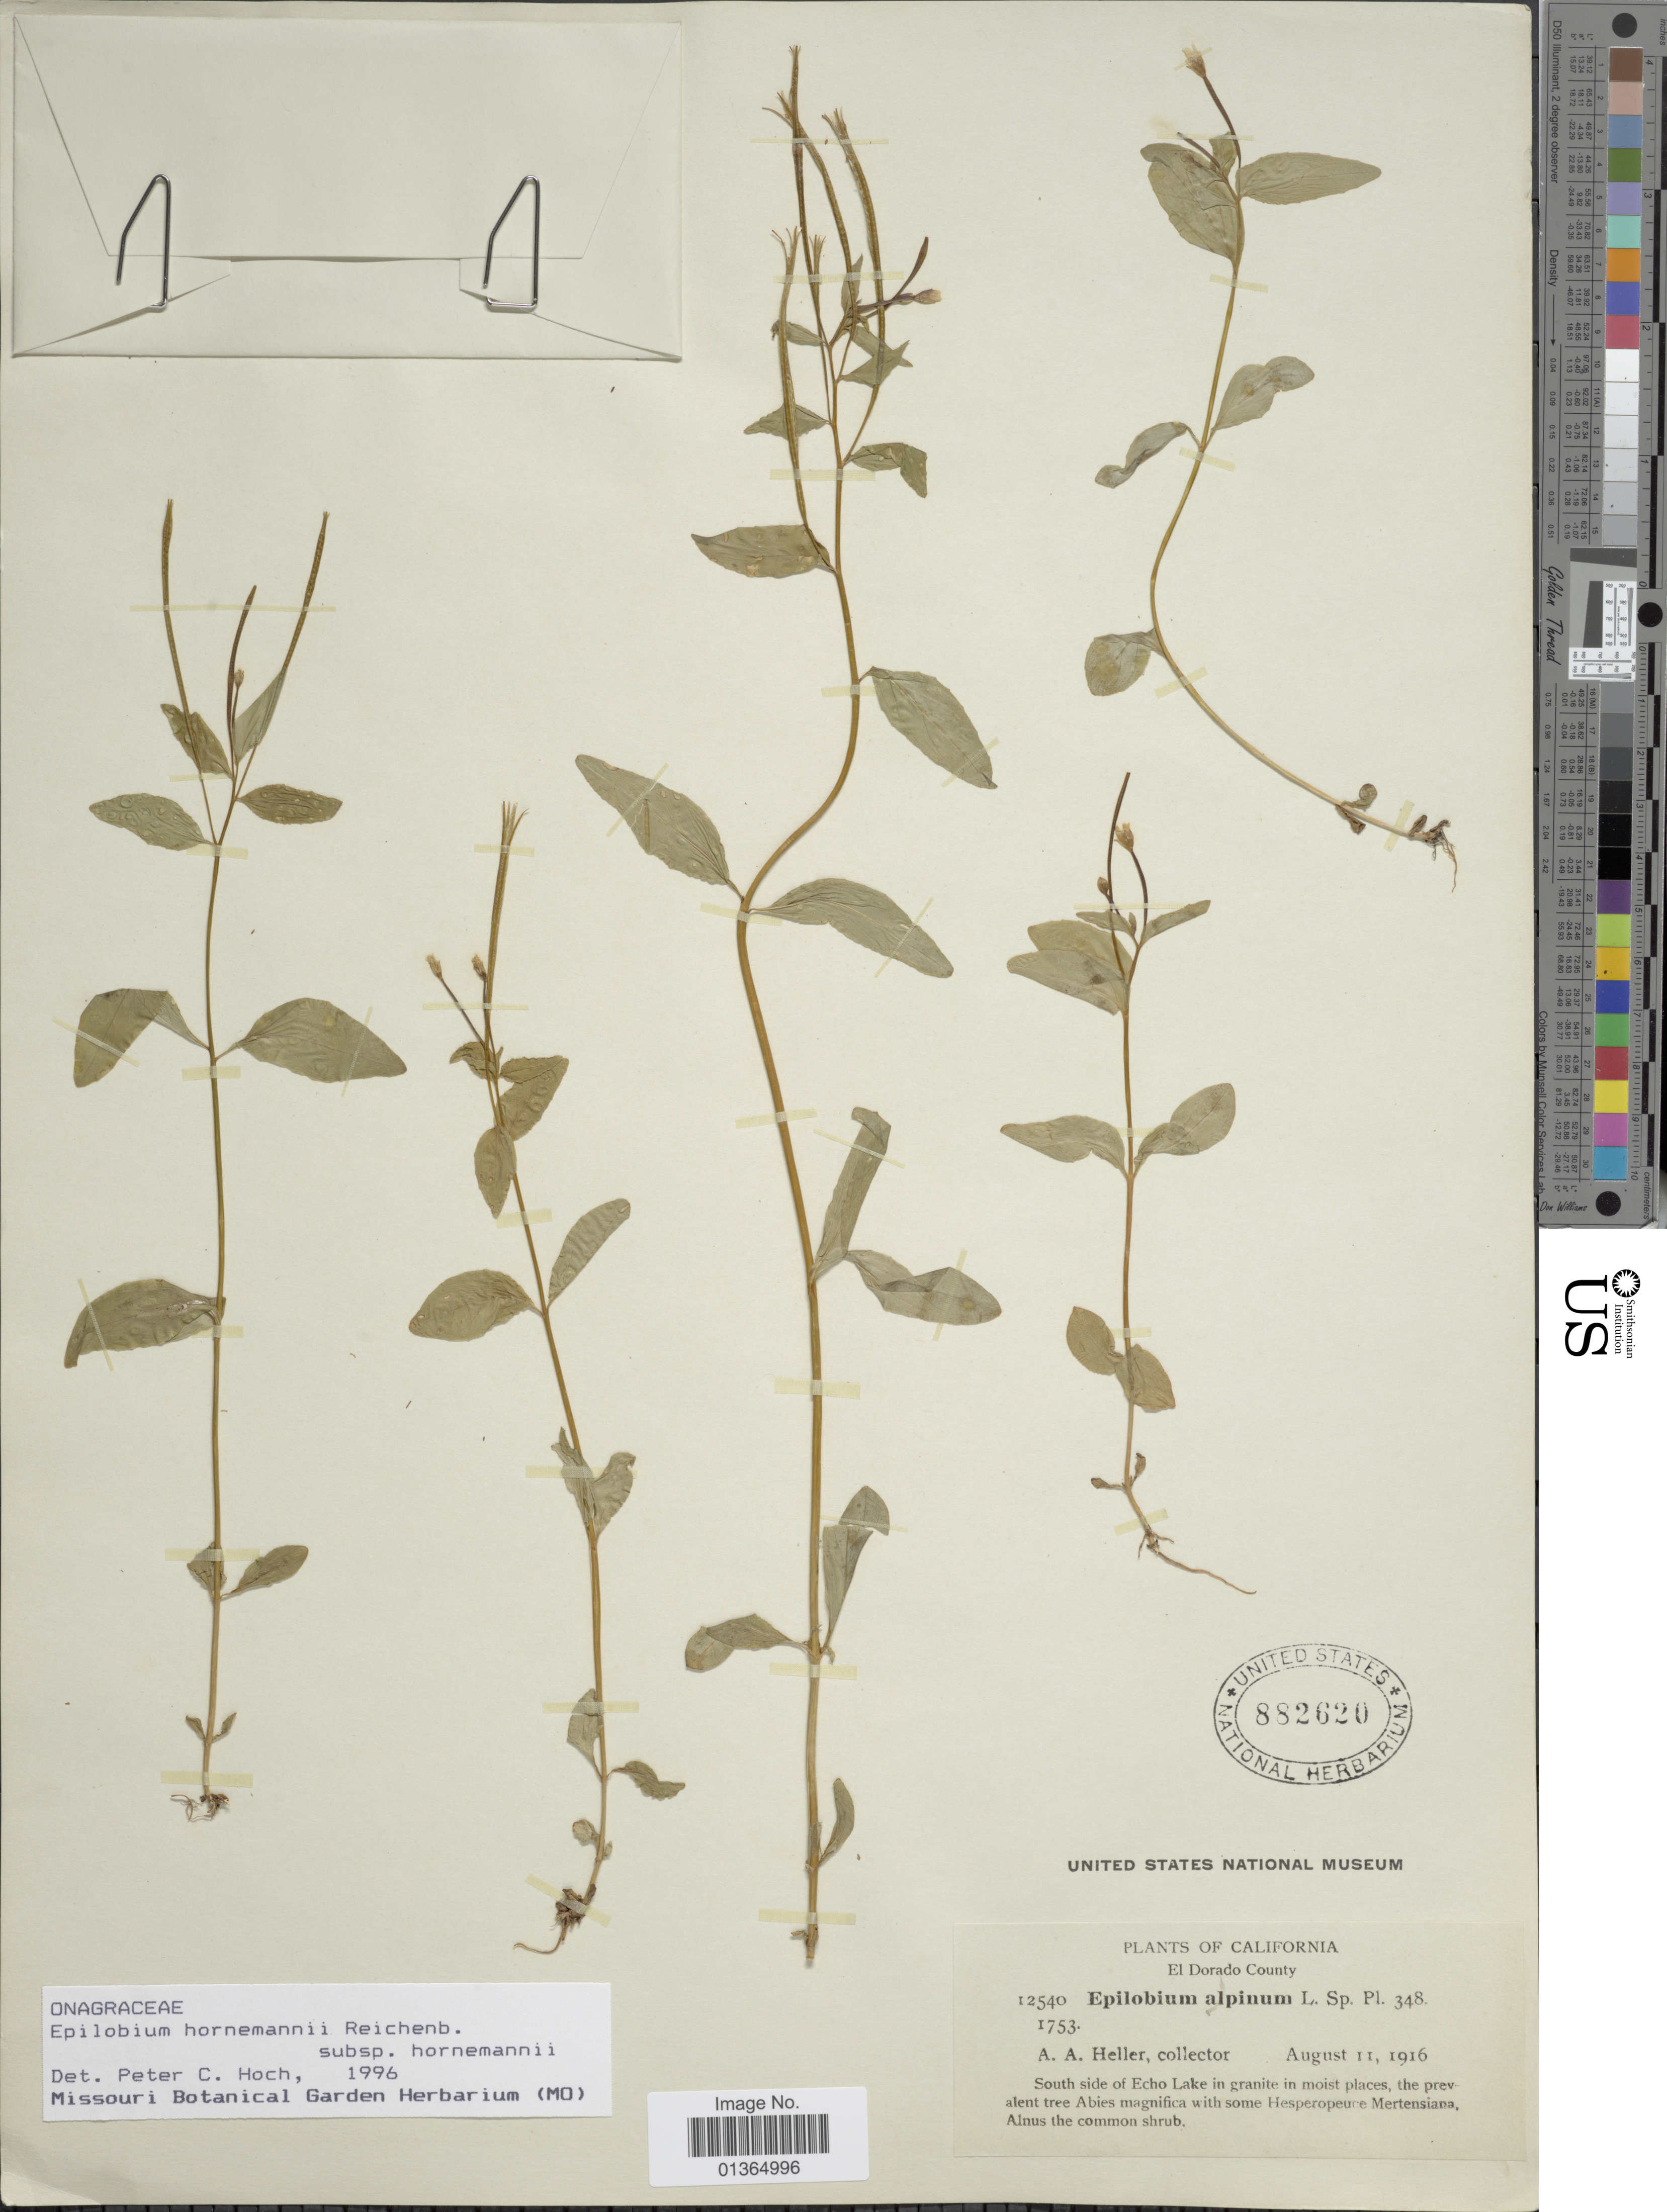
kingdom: Plantae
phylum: Tracheophyta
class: Magnoliopsida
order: Myrtales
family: Onagraceae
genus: Epilobium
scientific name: Epilobium hornemannii subsp. hornemannii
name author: Rchb.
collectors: A. A. Heller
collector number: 12540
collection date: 1916-08-11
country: United States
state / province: California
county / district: El Dorado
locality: El Dorado County. South side of Echo Lake in granite in moist places.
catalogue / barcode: US 882620